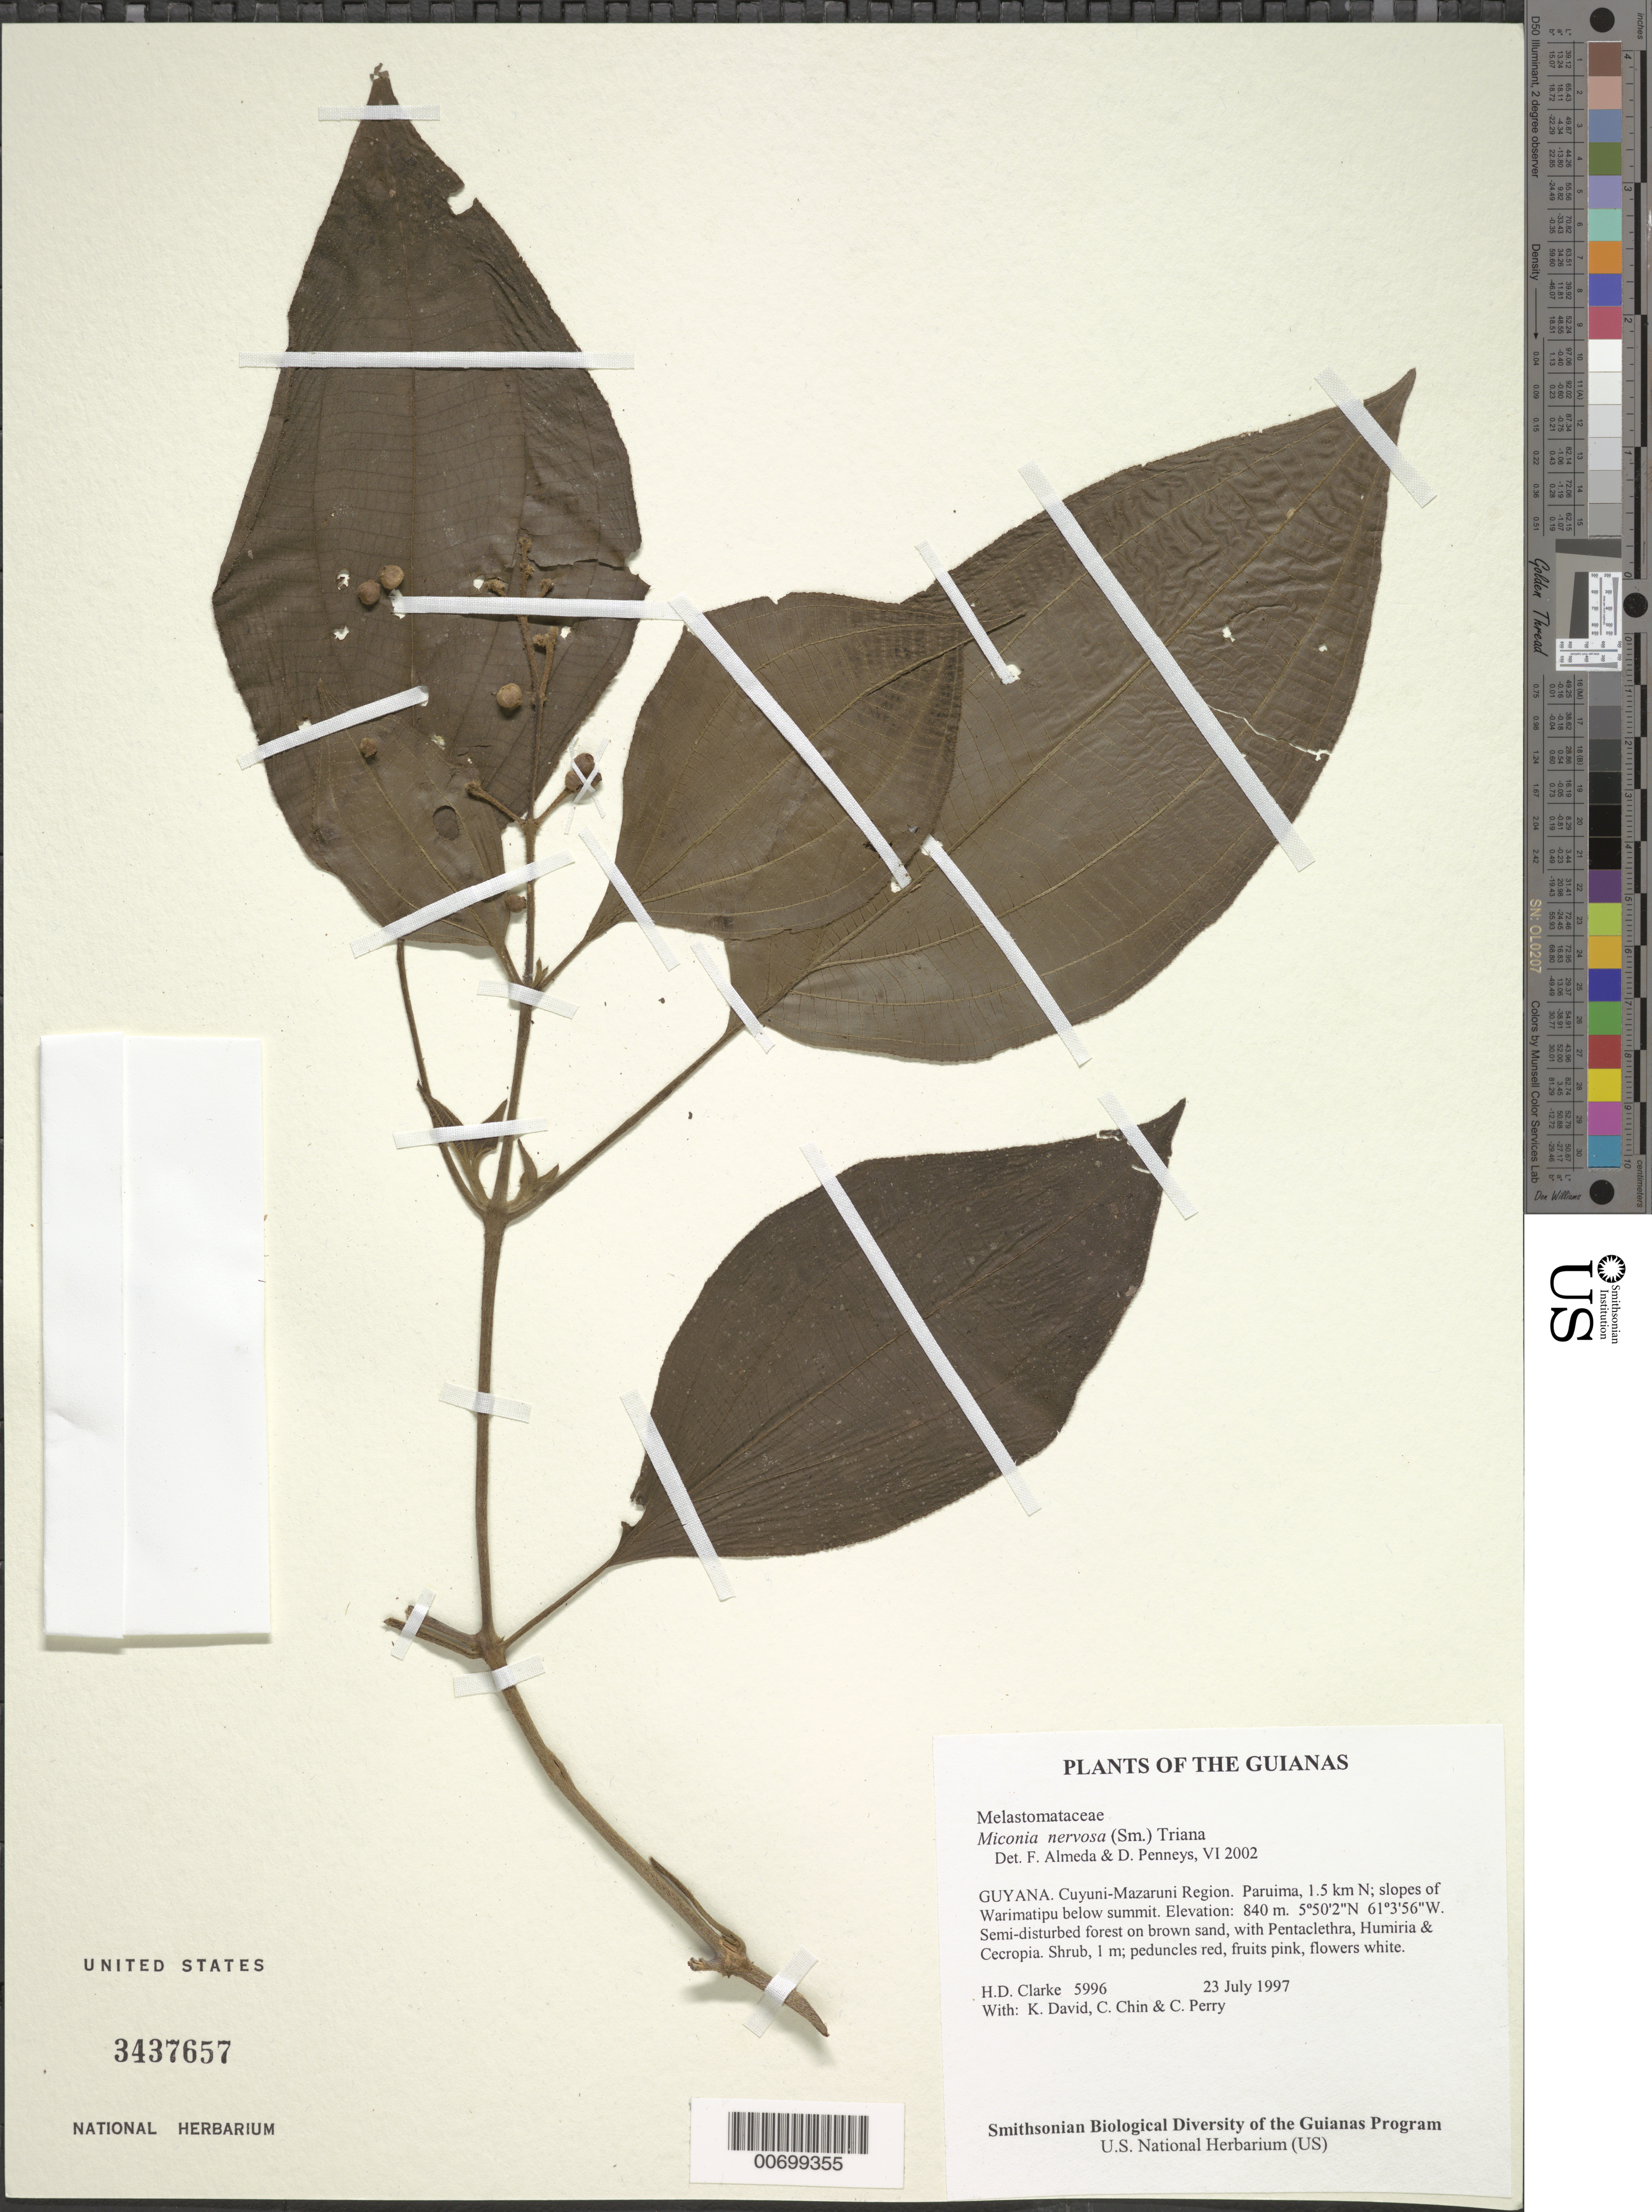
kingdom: Plantae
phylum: Tracheophyta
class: Magnoliopsida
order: Myrtales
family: Melastomataceae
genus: Miconia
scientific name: Miconia nervosa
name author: (Sm.) Triana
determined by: Almeda, F.; Penneys, D. S.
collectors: H. D. Clarke, K. David, C. Chin & C. Perry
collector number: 5996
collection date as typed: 23 July 1997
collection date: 1997-07-23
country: Guyana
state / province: Cuyuni-Mazaruni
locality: Paruima, 1.5 km N; slopes of Warimatipu below summit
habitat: Semi-disturbed forest on brown sand, with Pentaclethra, Humiria & Cecropia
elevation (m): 840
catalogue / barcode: US 3437657